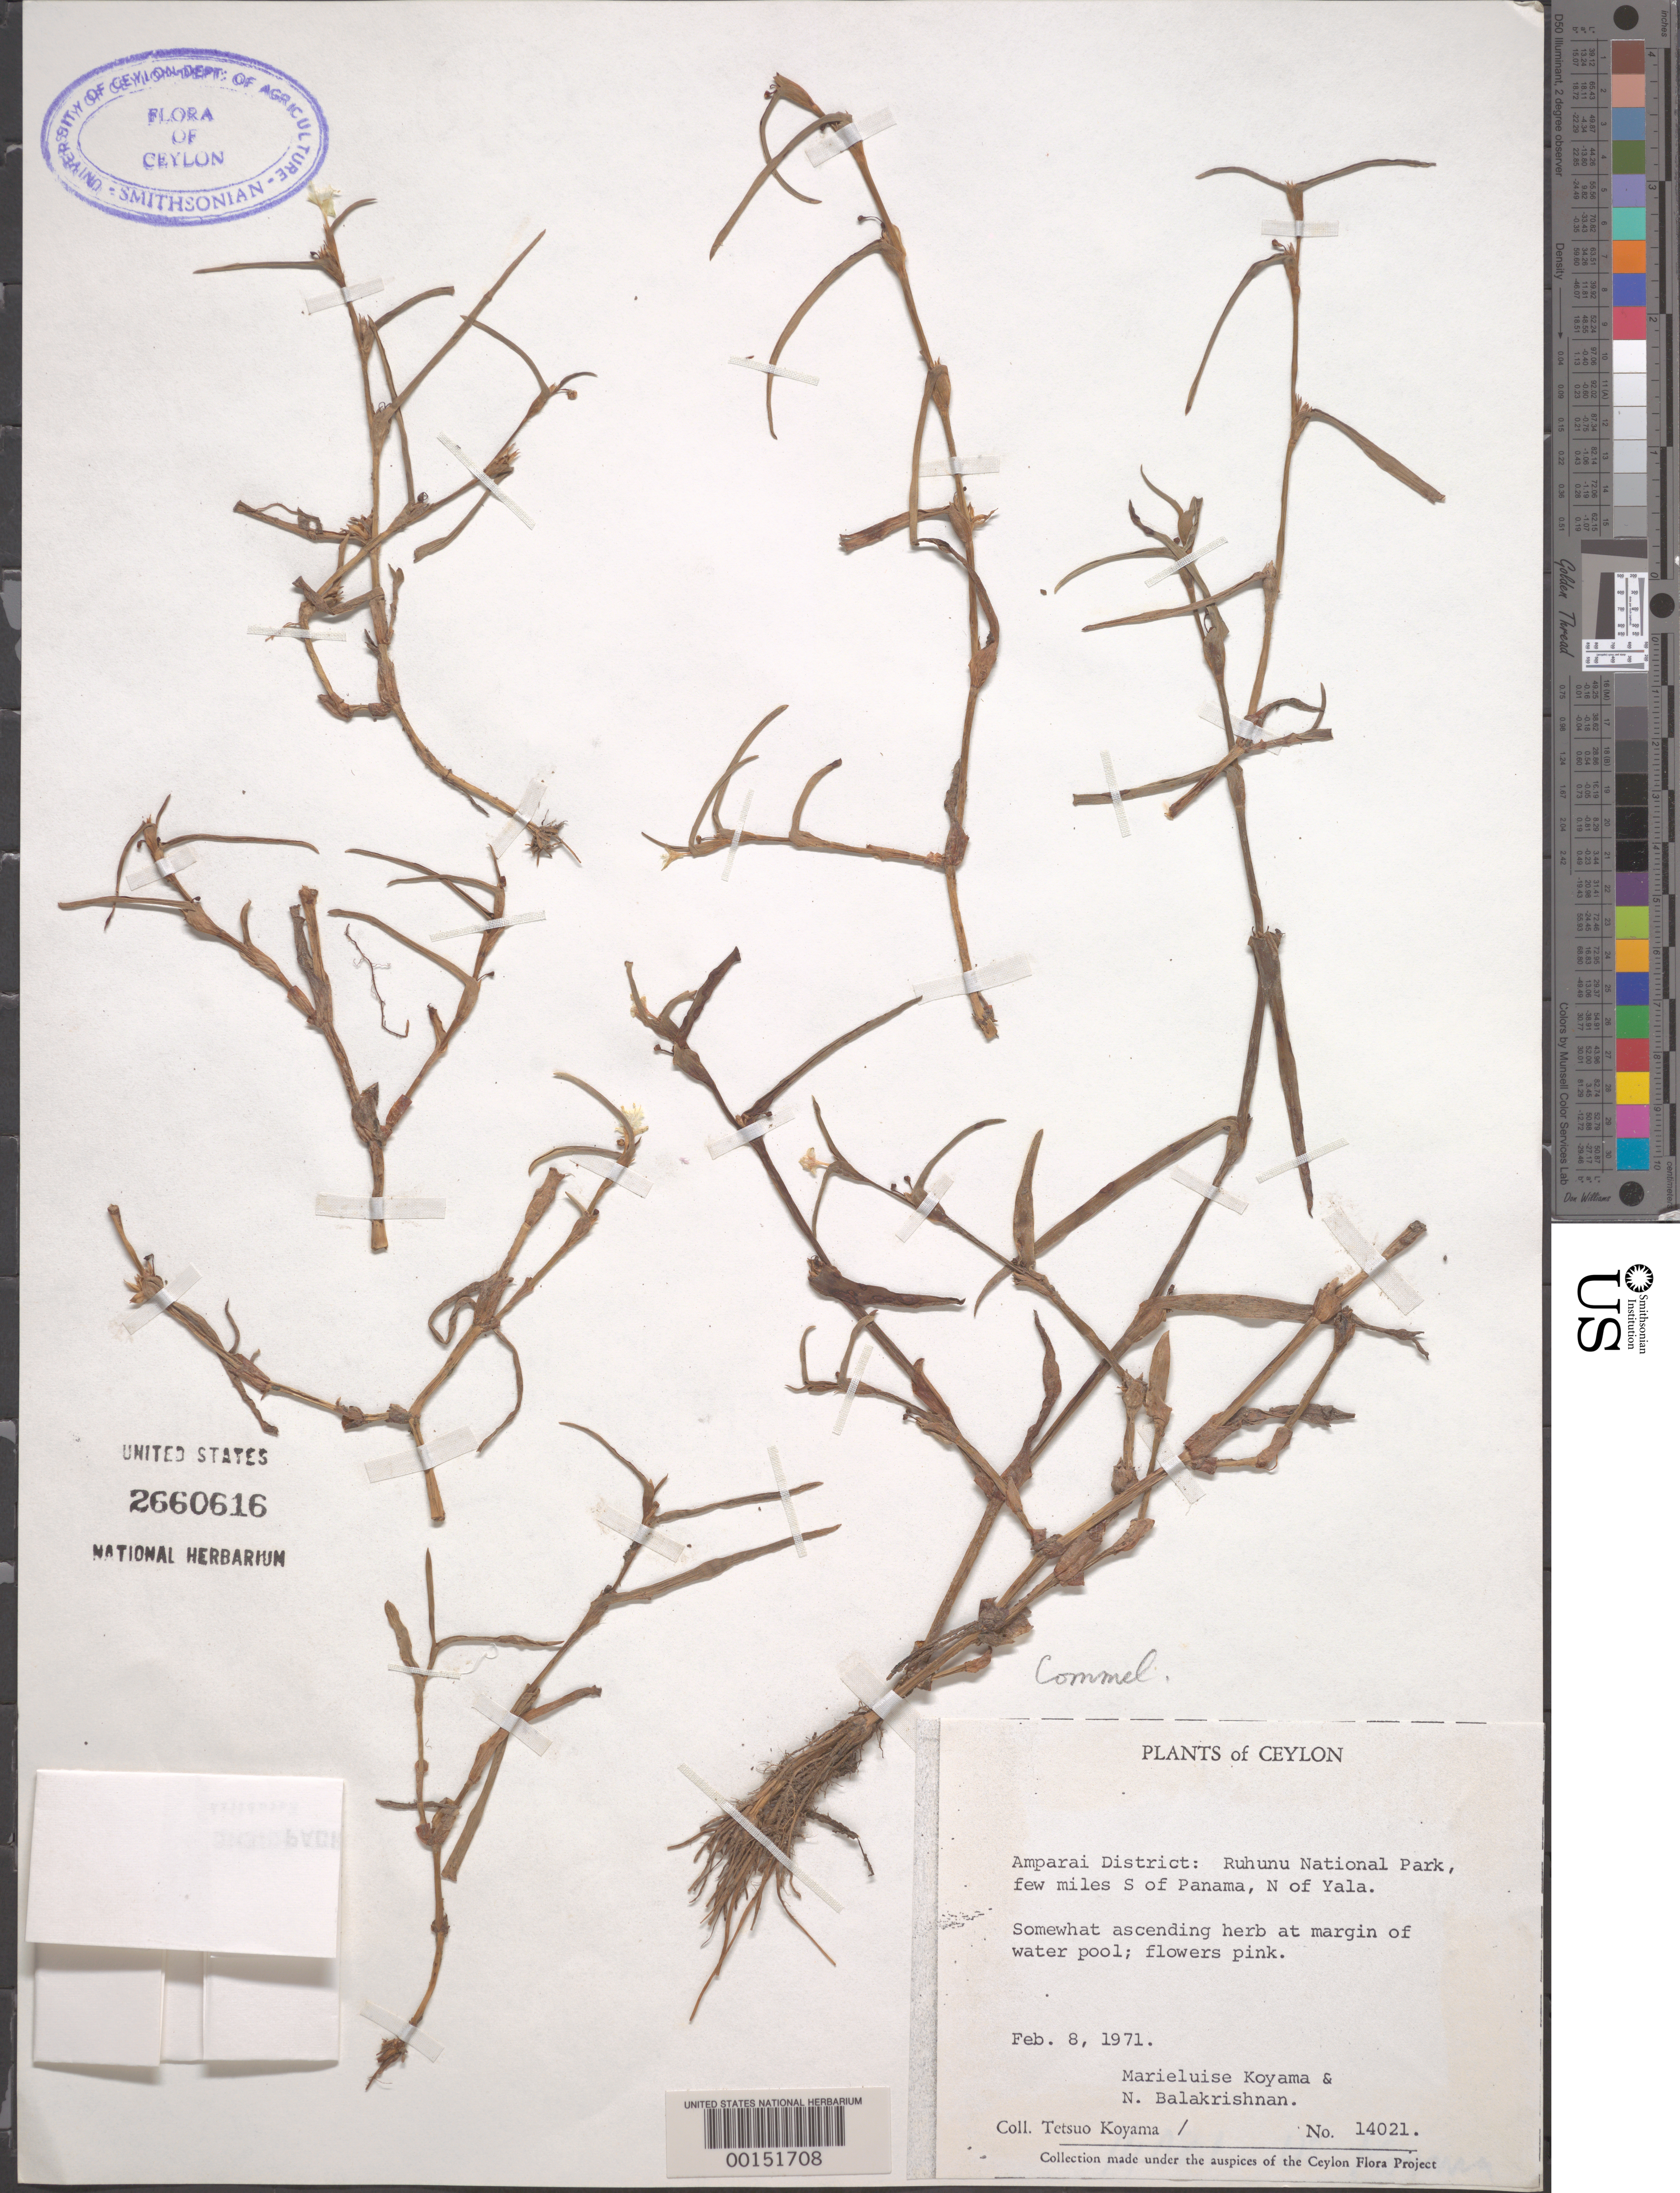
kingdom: Plantae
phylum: Tracheophyta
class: Liliopsida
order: Commelinales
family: Commelinaceae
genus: Cyanotis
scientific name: Cyanotis axillaris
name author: (L.) D. Don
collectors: T. Koyama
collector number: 14021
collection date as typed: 08 Feb 1971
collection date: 1971-02-08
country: Sri Lanka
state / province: Eastern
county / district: Amparai Dist.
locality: Ruhunu national park, s of panama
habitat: Margin of waterpool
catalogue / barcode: US 2660616